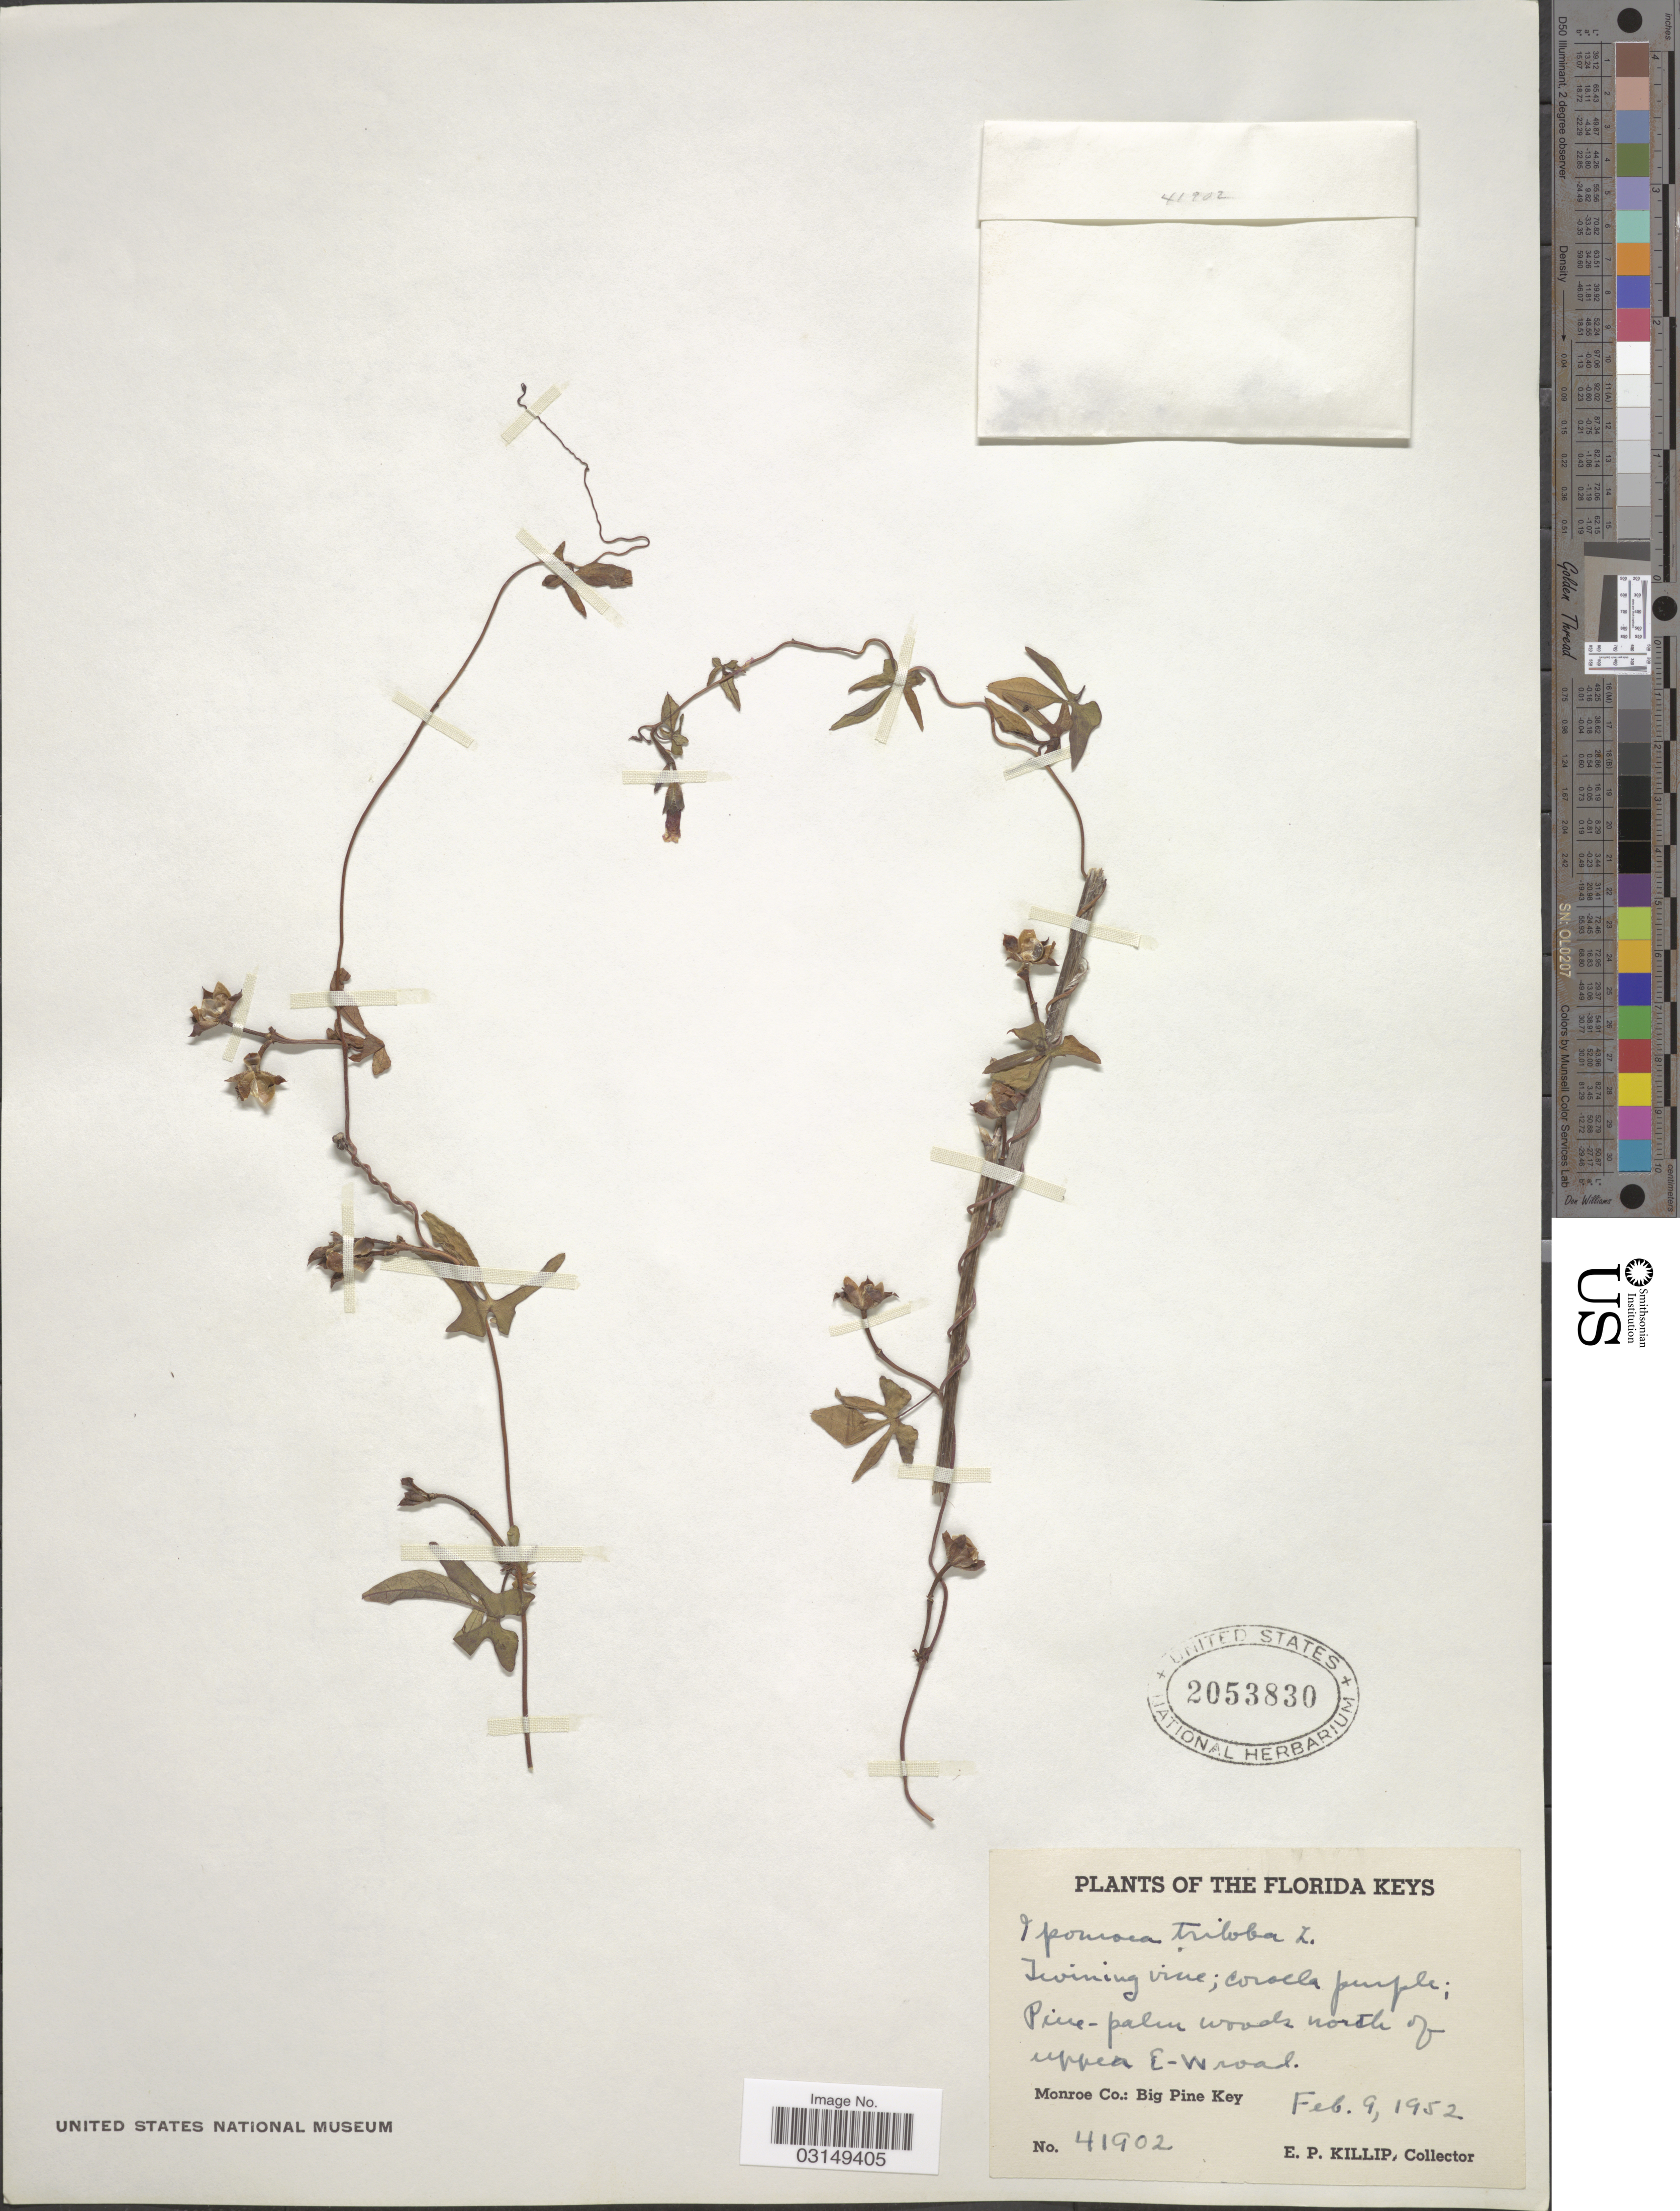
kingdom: Plantae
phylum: Tracheophyta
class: Magnoliopsida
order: Solanales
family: Convolvulaceae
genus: Ipomoea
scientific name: Ipomoea triloba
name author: L.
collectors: E. P. Killip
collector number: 41902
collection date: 1952-02-09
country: United States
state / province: Florida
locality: The Florida Keys. Pine-palm woods north of upper E-W road. Monroe Co.: Big Pine Key.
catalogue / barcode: US 2053830